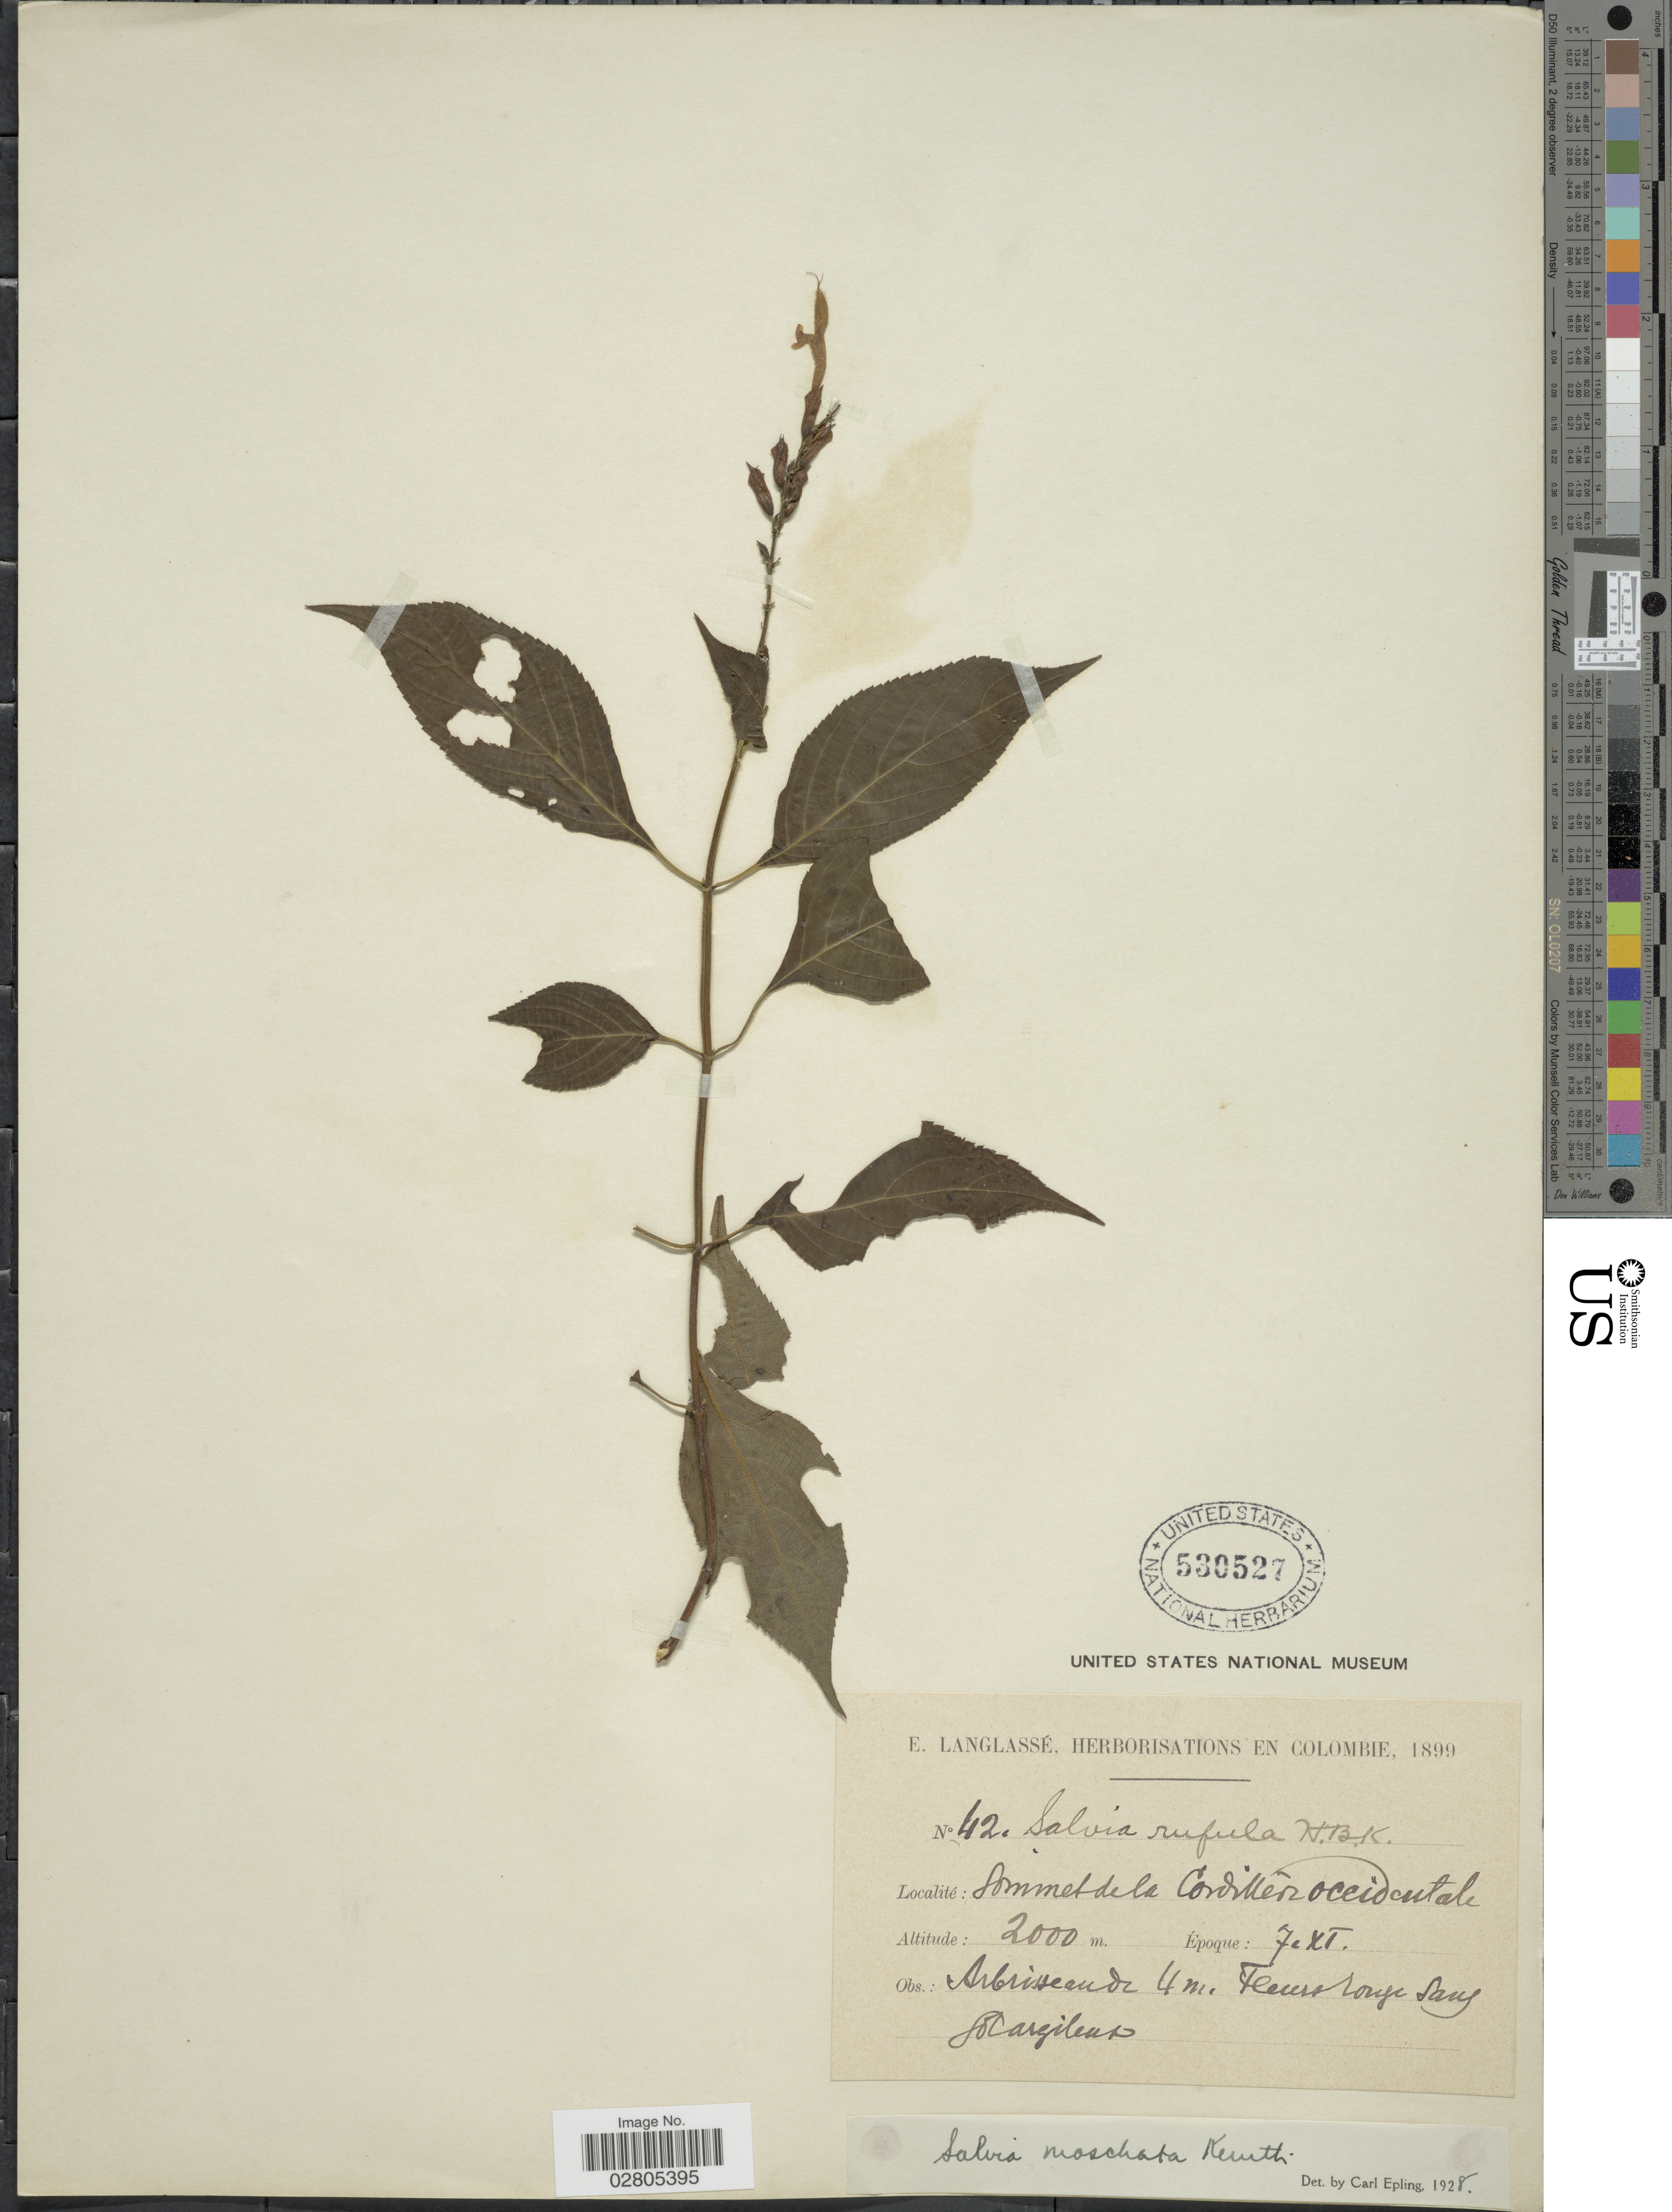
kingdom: Plantae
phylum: Tracheophyta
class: Magnoliopsida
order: Lamiales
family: Lamiaceae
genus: Salvia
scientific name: Salvia tortuosa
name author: Kunth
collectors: E. Langlassé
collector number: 42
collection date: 1899-11-07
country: Colombia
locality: Sommet de la Cordillera occidentale.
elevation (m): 2000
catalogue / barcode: US 530527